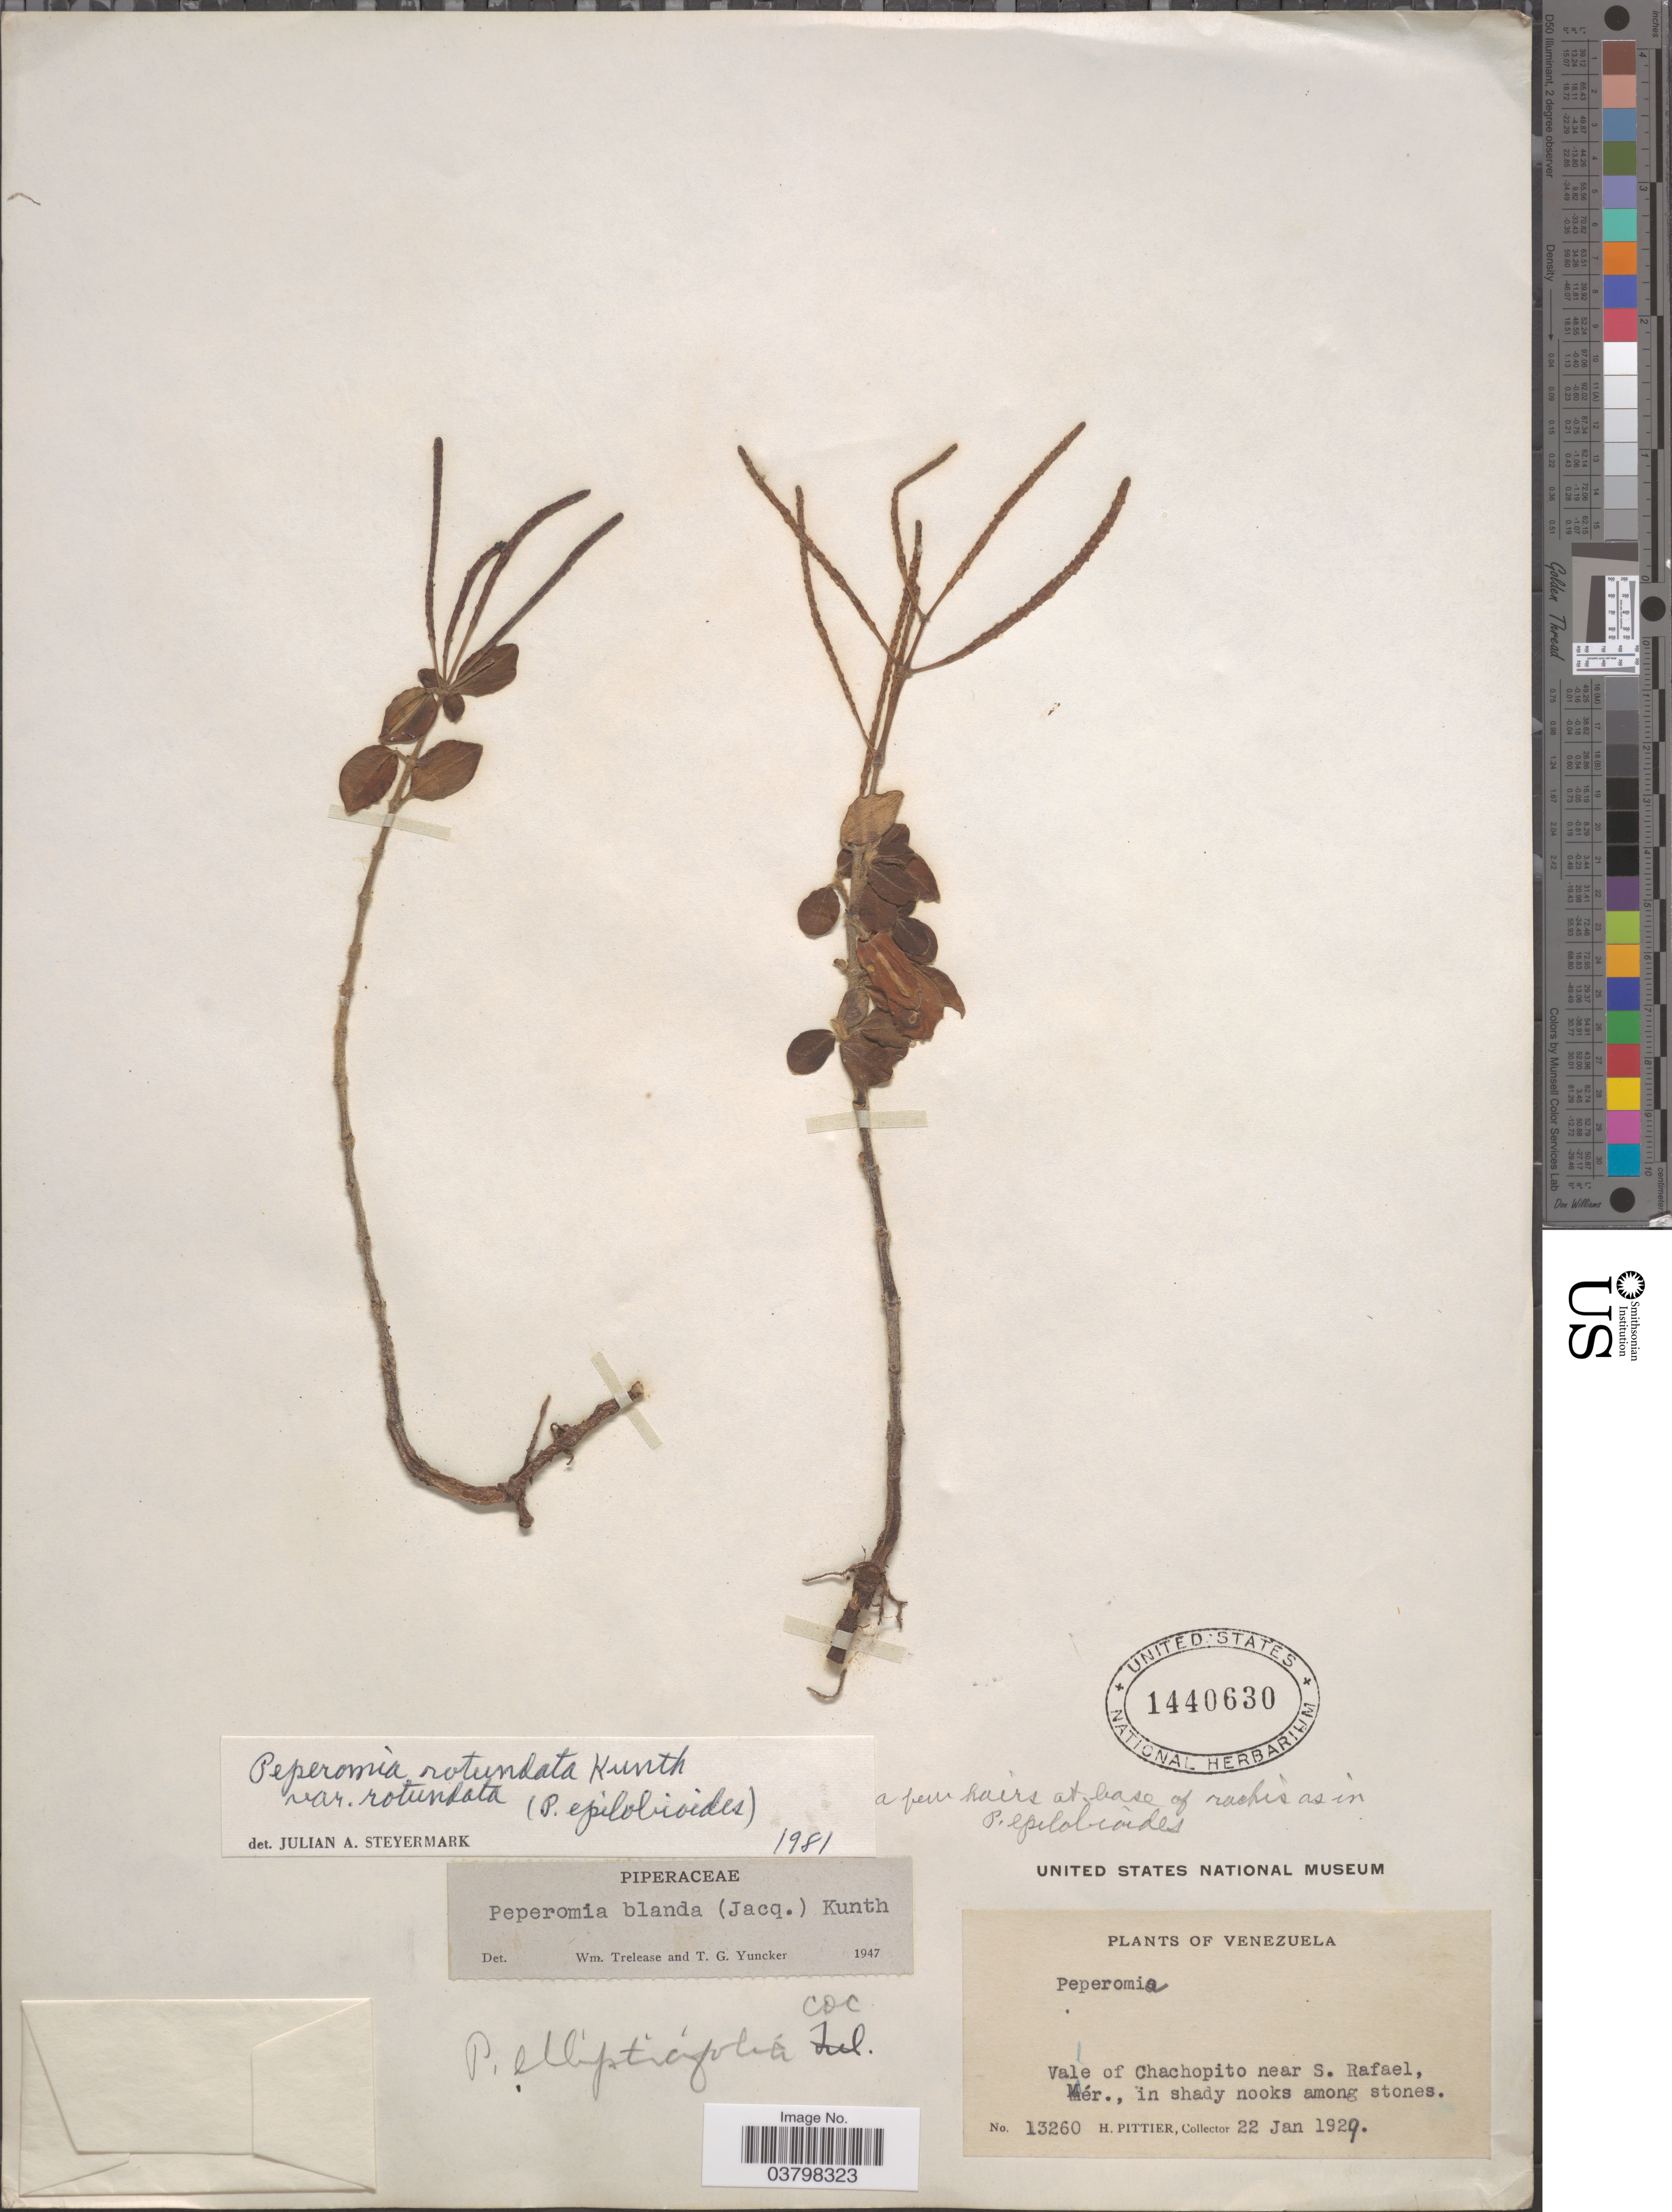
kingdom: Plantae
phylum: Tracheophyta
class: Magnoliopsida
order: Piperales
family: Piperaceae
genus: Peperomia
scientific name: Peperomia rotundata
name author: Kunth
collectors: H. F. Pittier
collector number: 13260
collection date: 1929-01-22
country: Venezuela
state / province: Merida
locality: Valle of Chachopito near S. Rafael, Mér.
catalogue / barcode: US 1440630